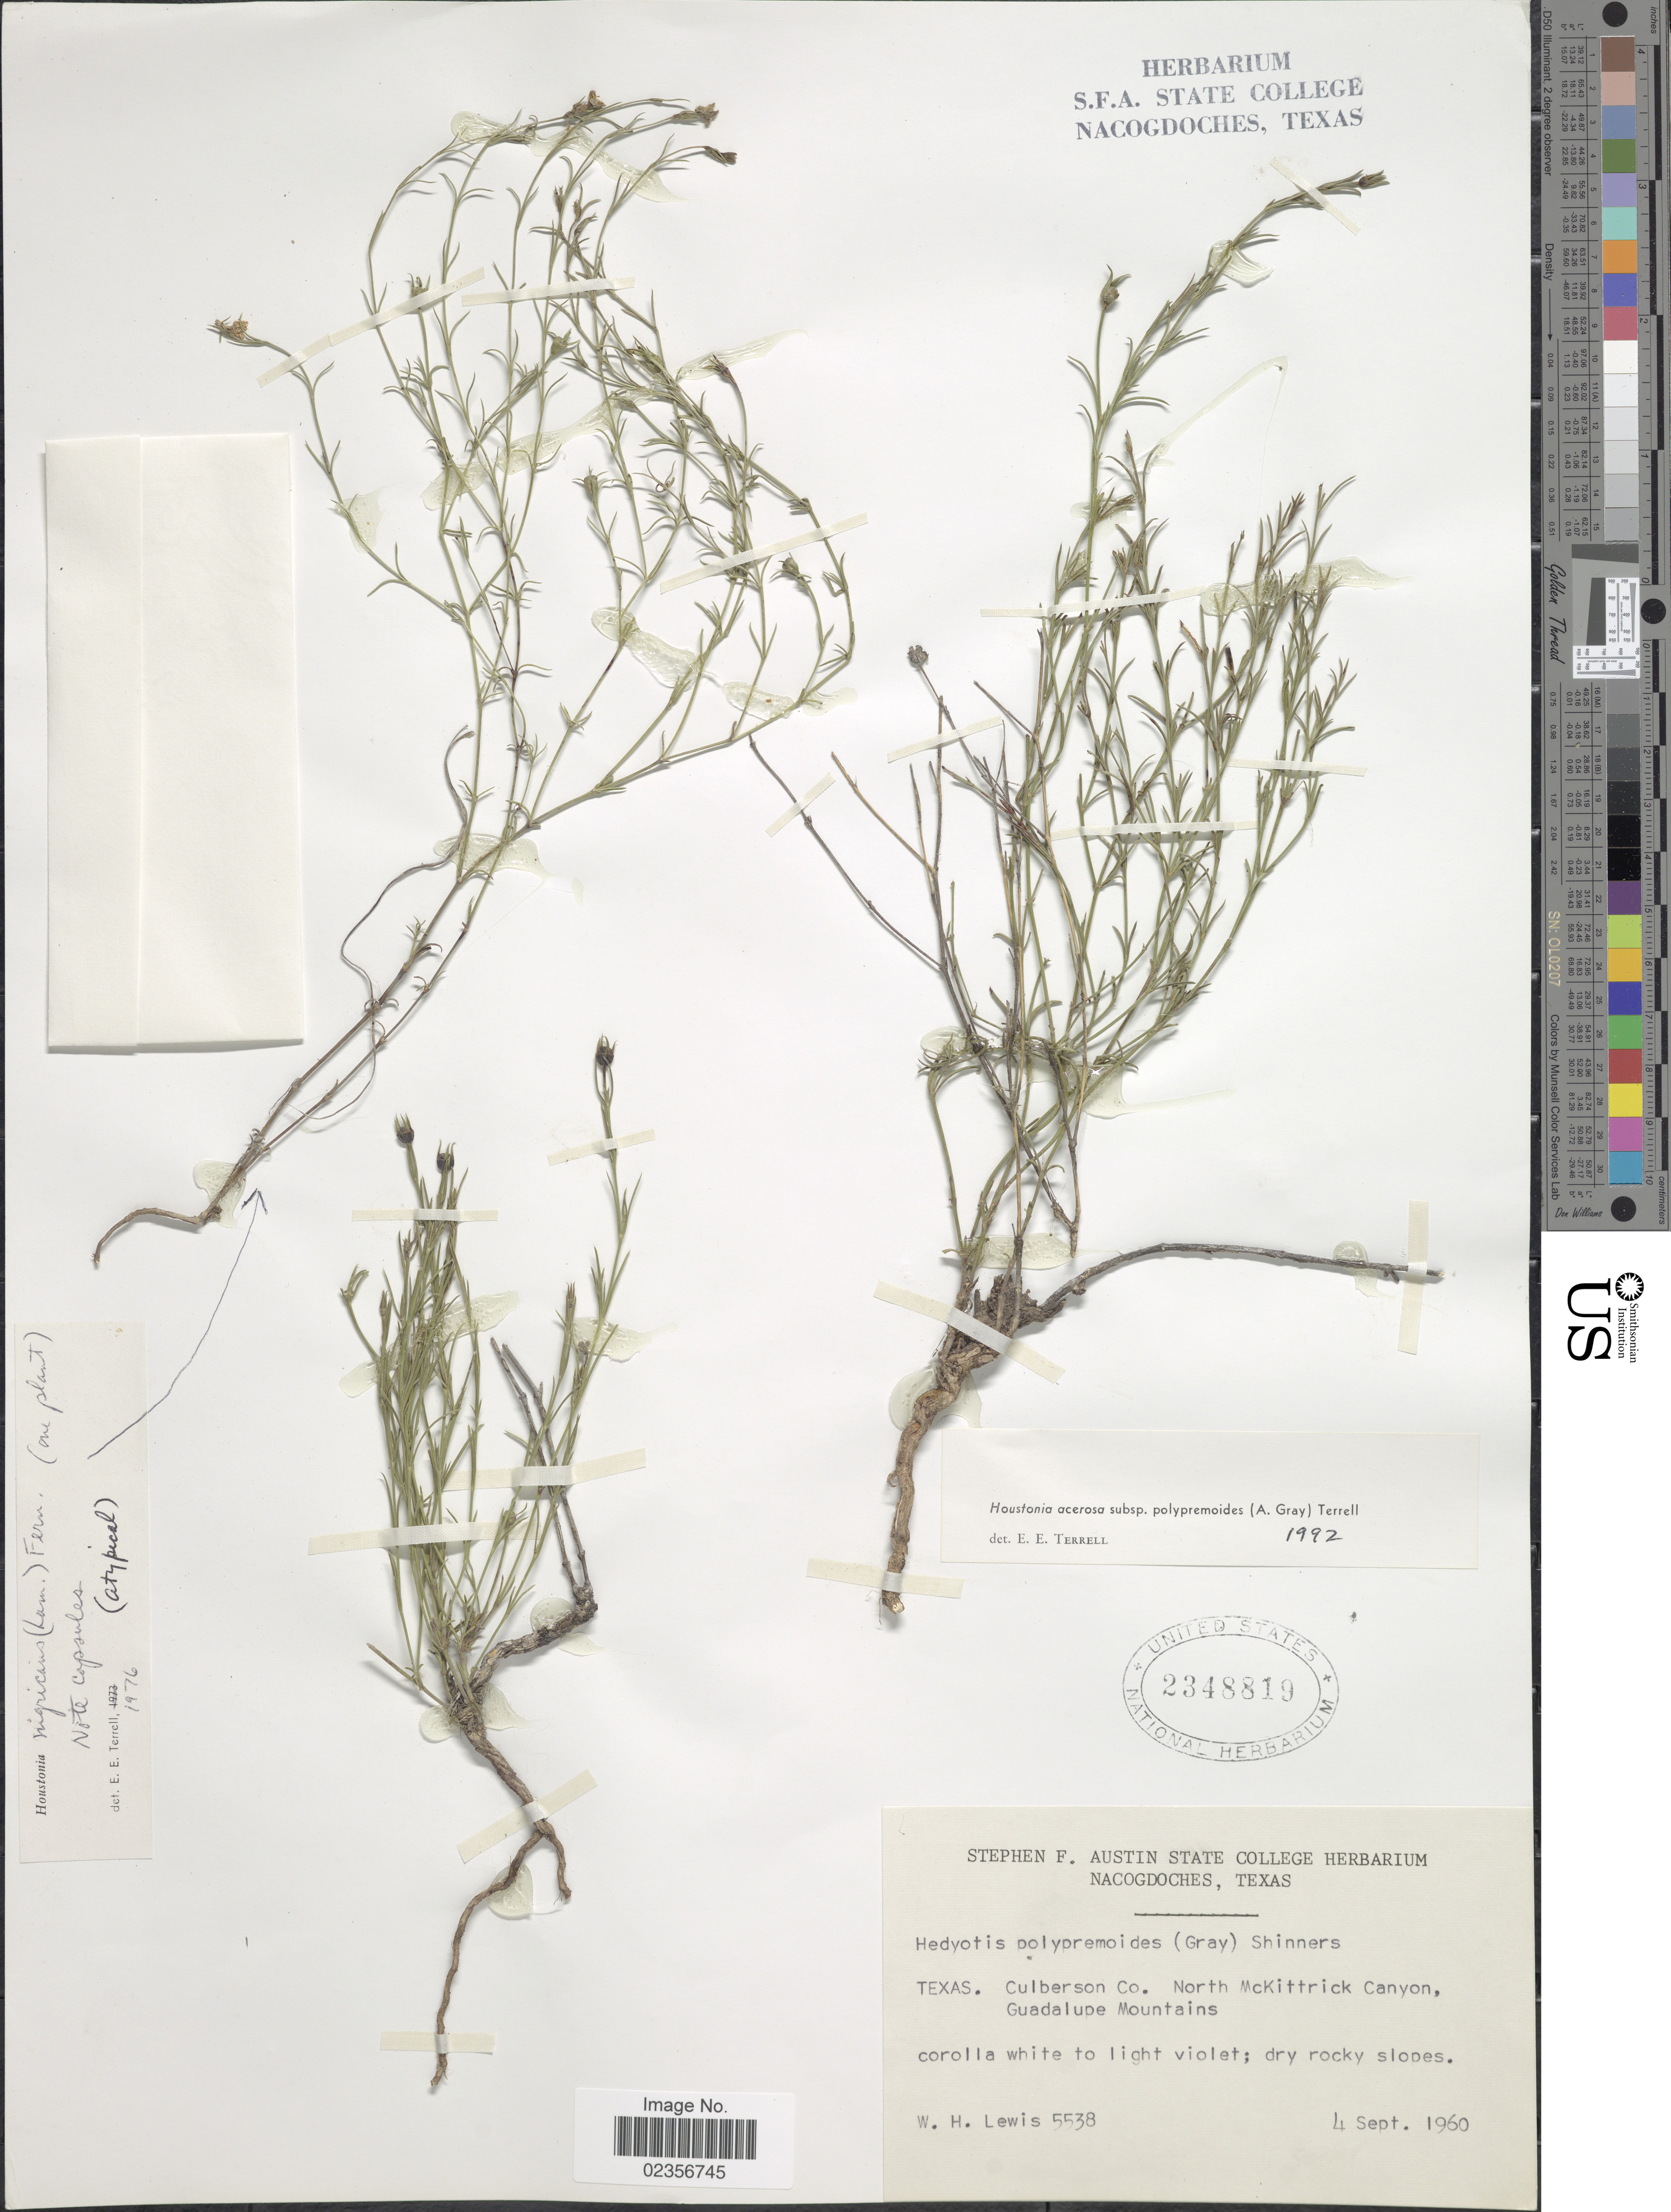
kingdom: Plantae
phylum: Tracheophyta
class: Magnoliopsida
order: Gentianales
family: Rubiaceae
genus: Houstonia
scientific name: Houstonia acerosa var. polypremoides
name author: (A. Gray) Terrell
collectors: W. H. Lewis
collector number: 5538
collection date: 1960-09-04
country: United States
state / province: Texas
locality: Culberson Co. North McKittrick Canyon. Guadalupe Mountains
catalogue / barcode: US 2348819